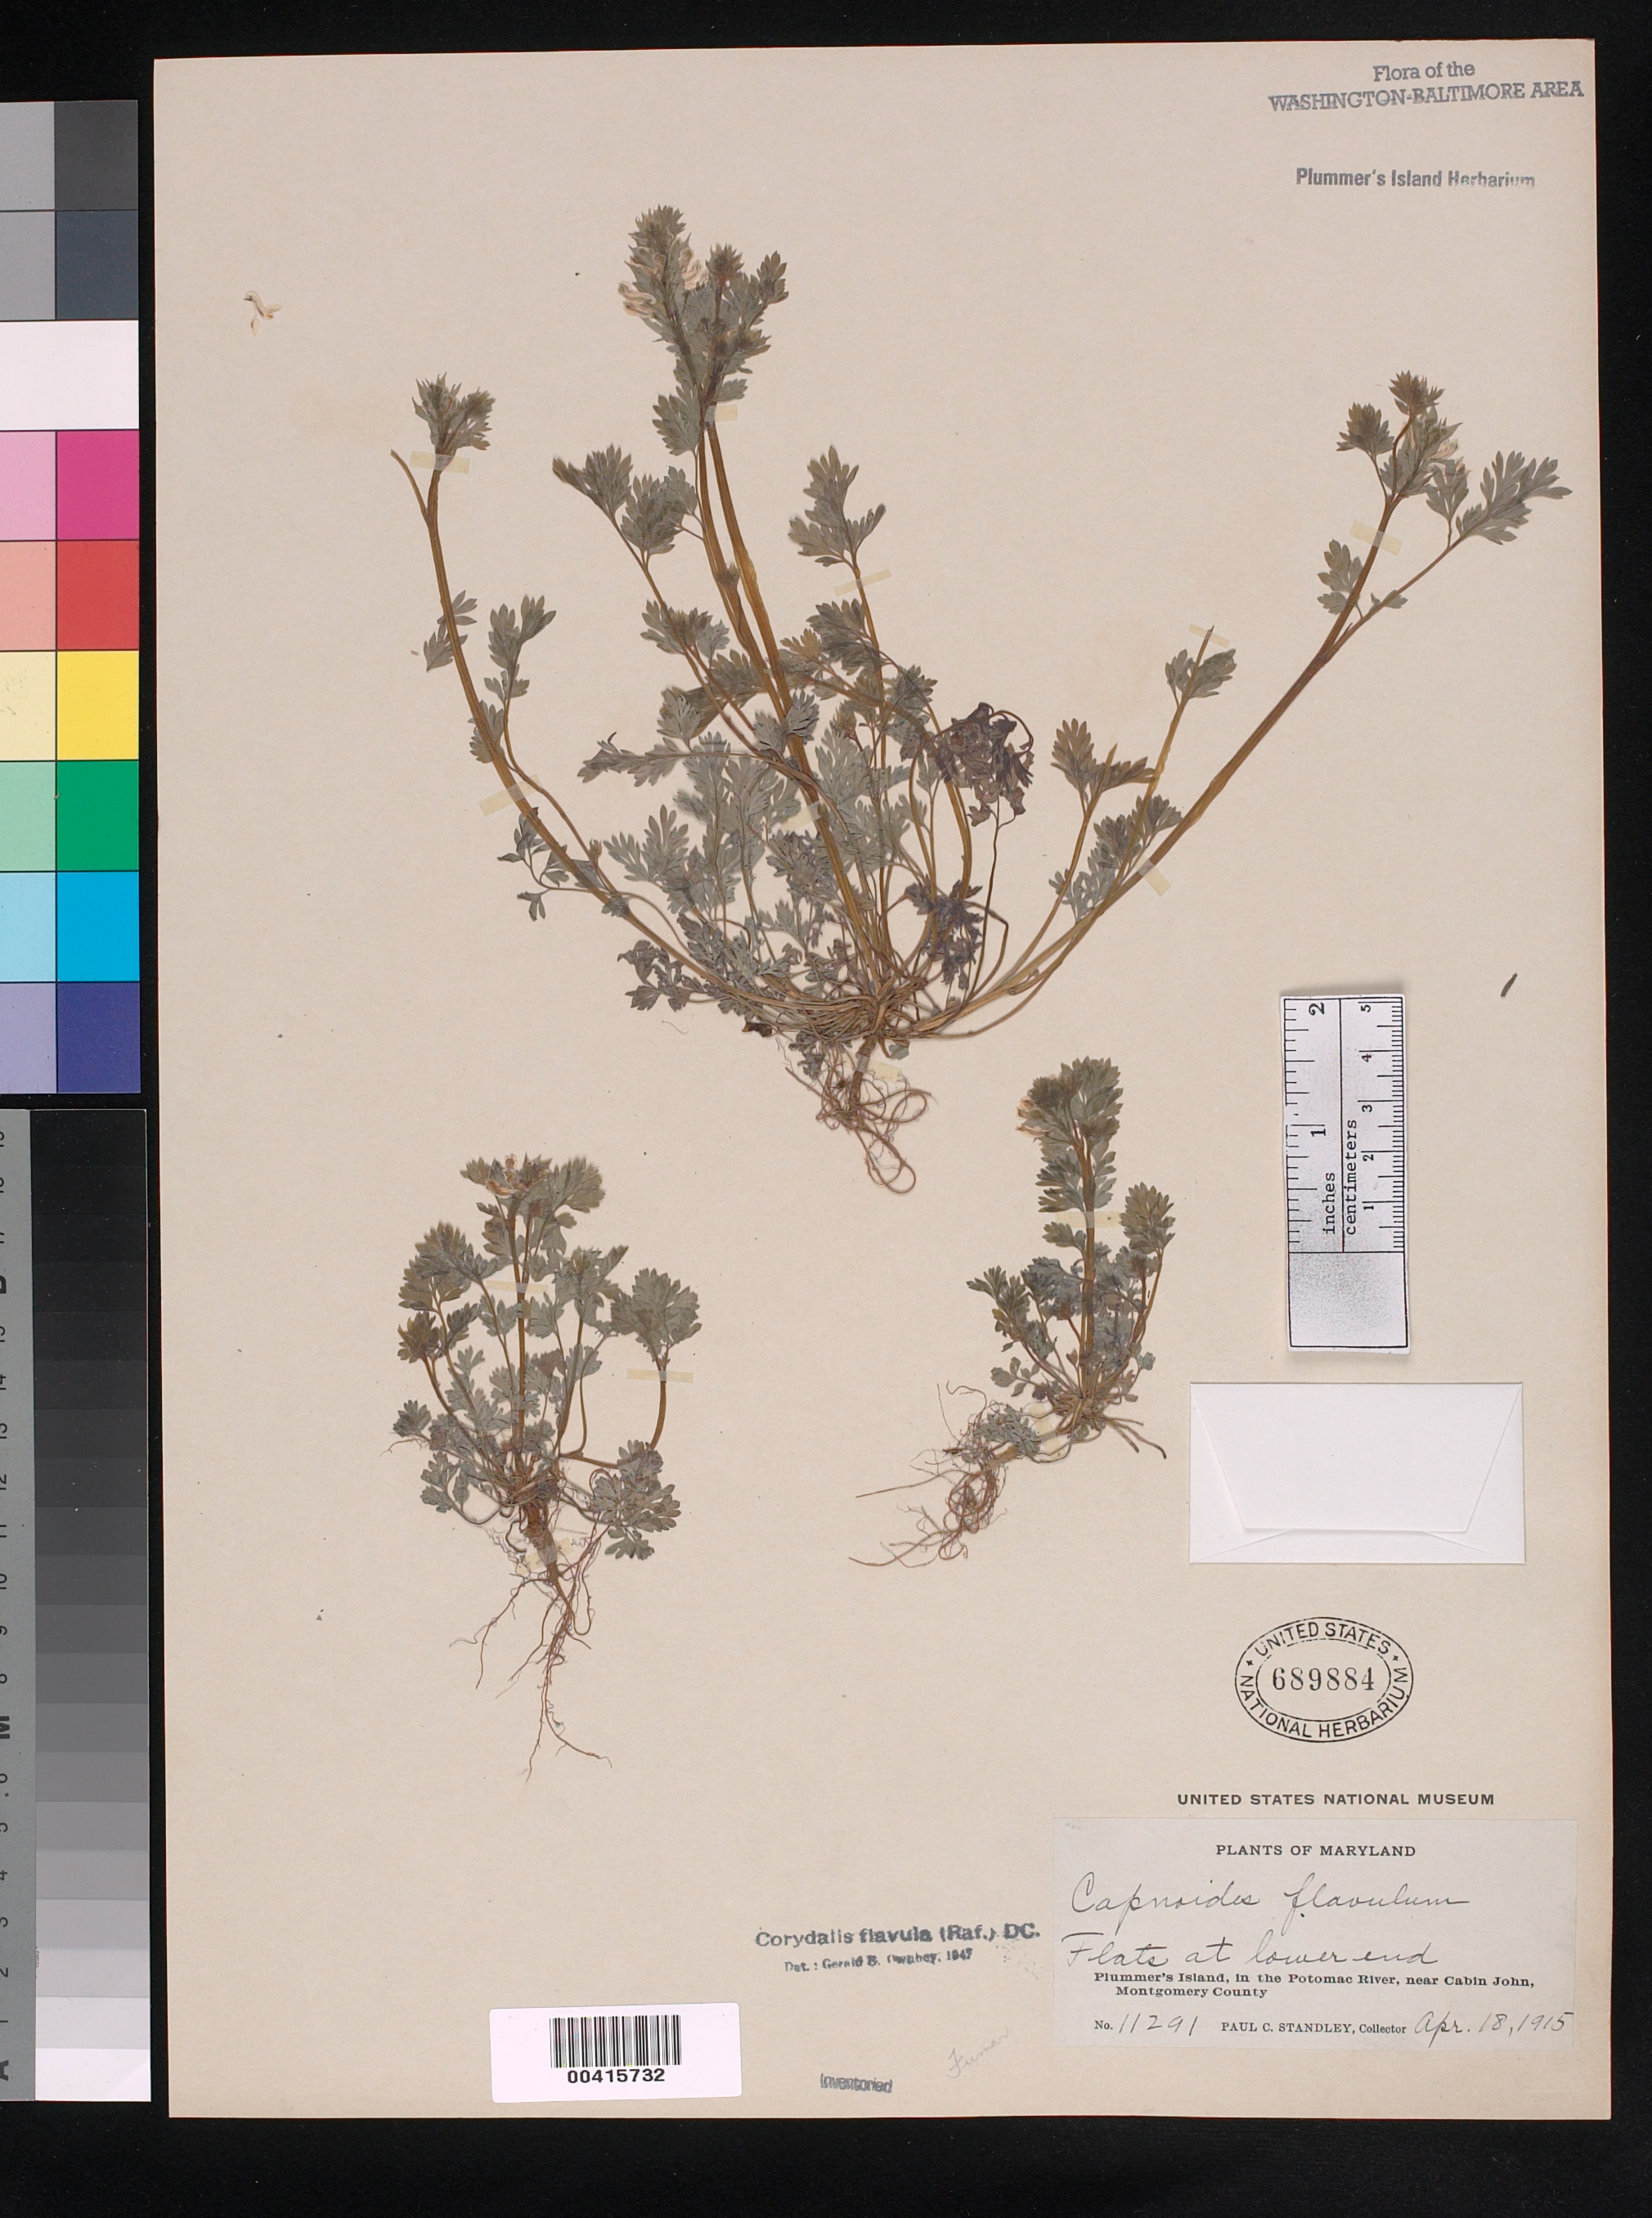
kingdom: Plantae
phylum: Tracheophyta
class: Magnoliopsida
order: Ranunculales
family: Papaveraceae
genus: Corydalis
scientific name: Corydalis flavula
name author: (Raf.) DC.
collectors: P. C. Standley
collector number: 11291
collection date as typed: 18 Apr 1915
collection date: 1915-04-18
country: United States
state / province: Maryland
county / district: Montgomery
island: Plummers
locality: Plummer's Island; flats at lower end C. & O. Canal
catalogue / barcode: US 689884